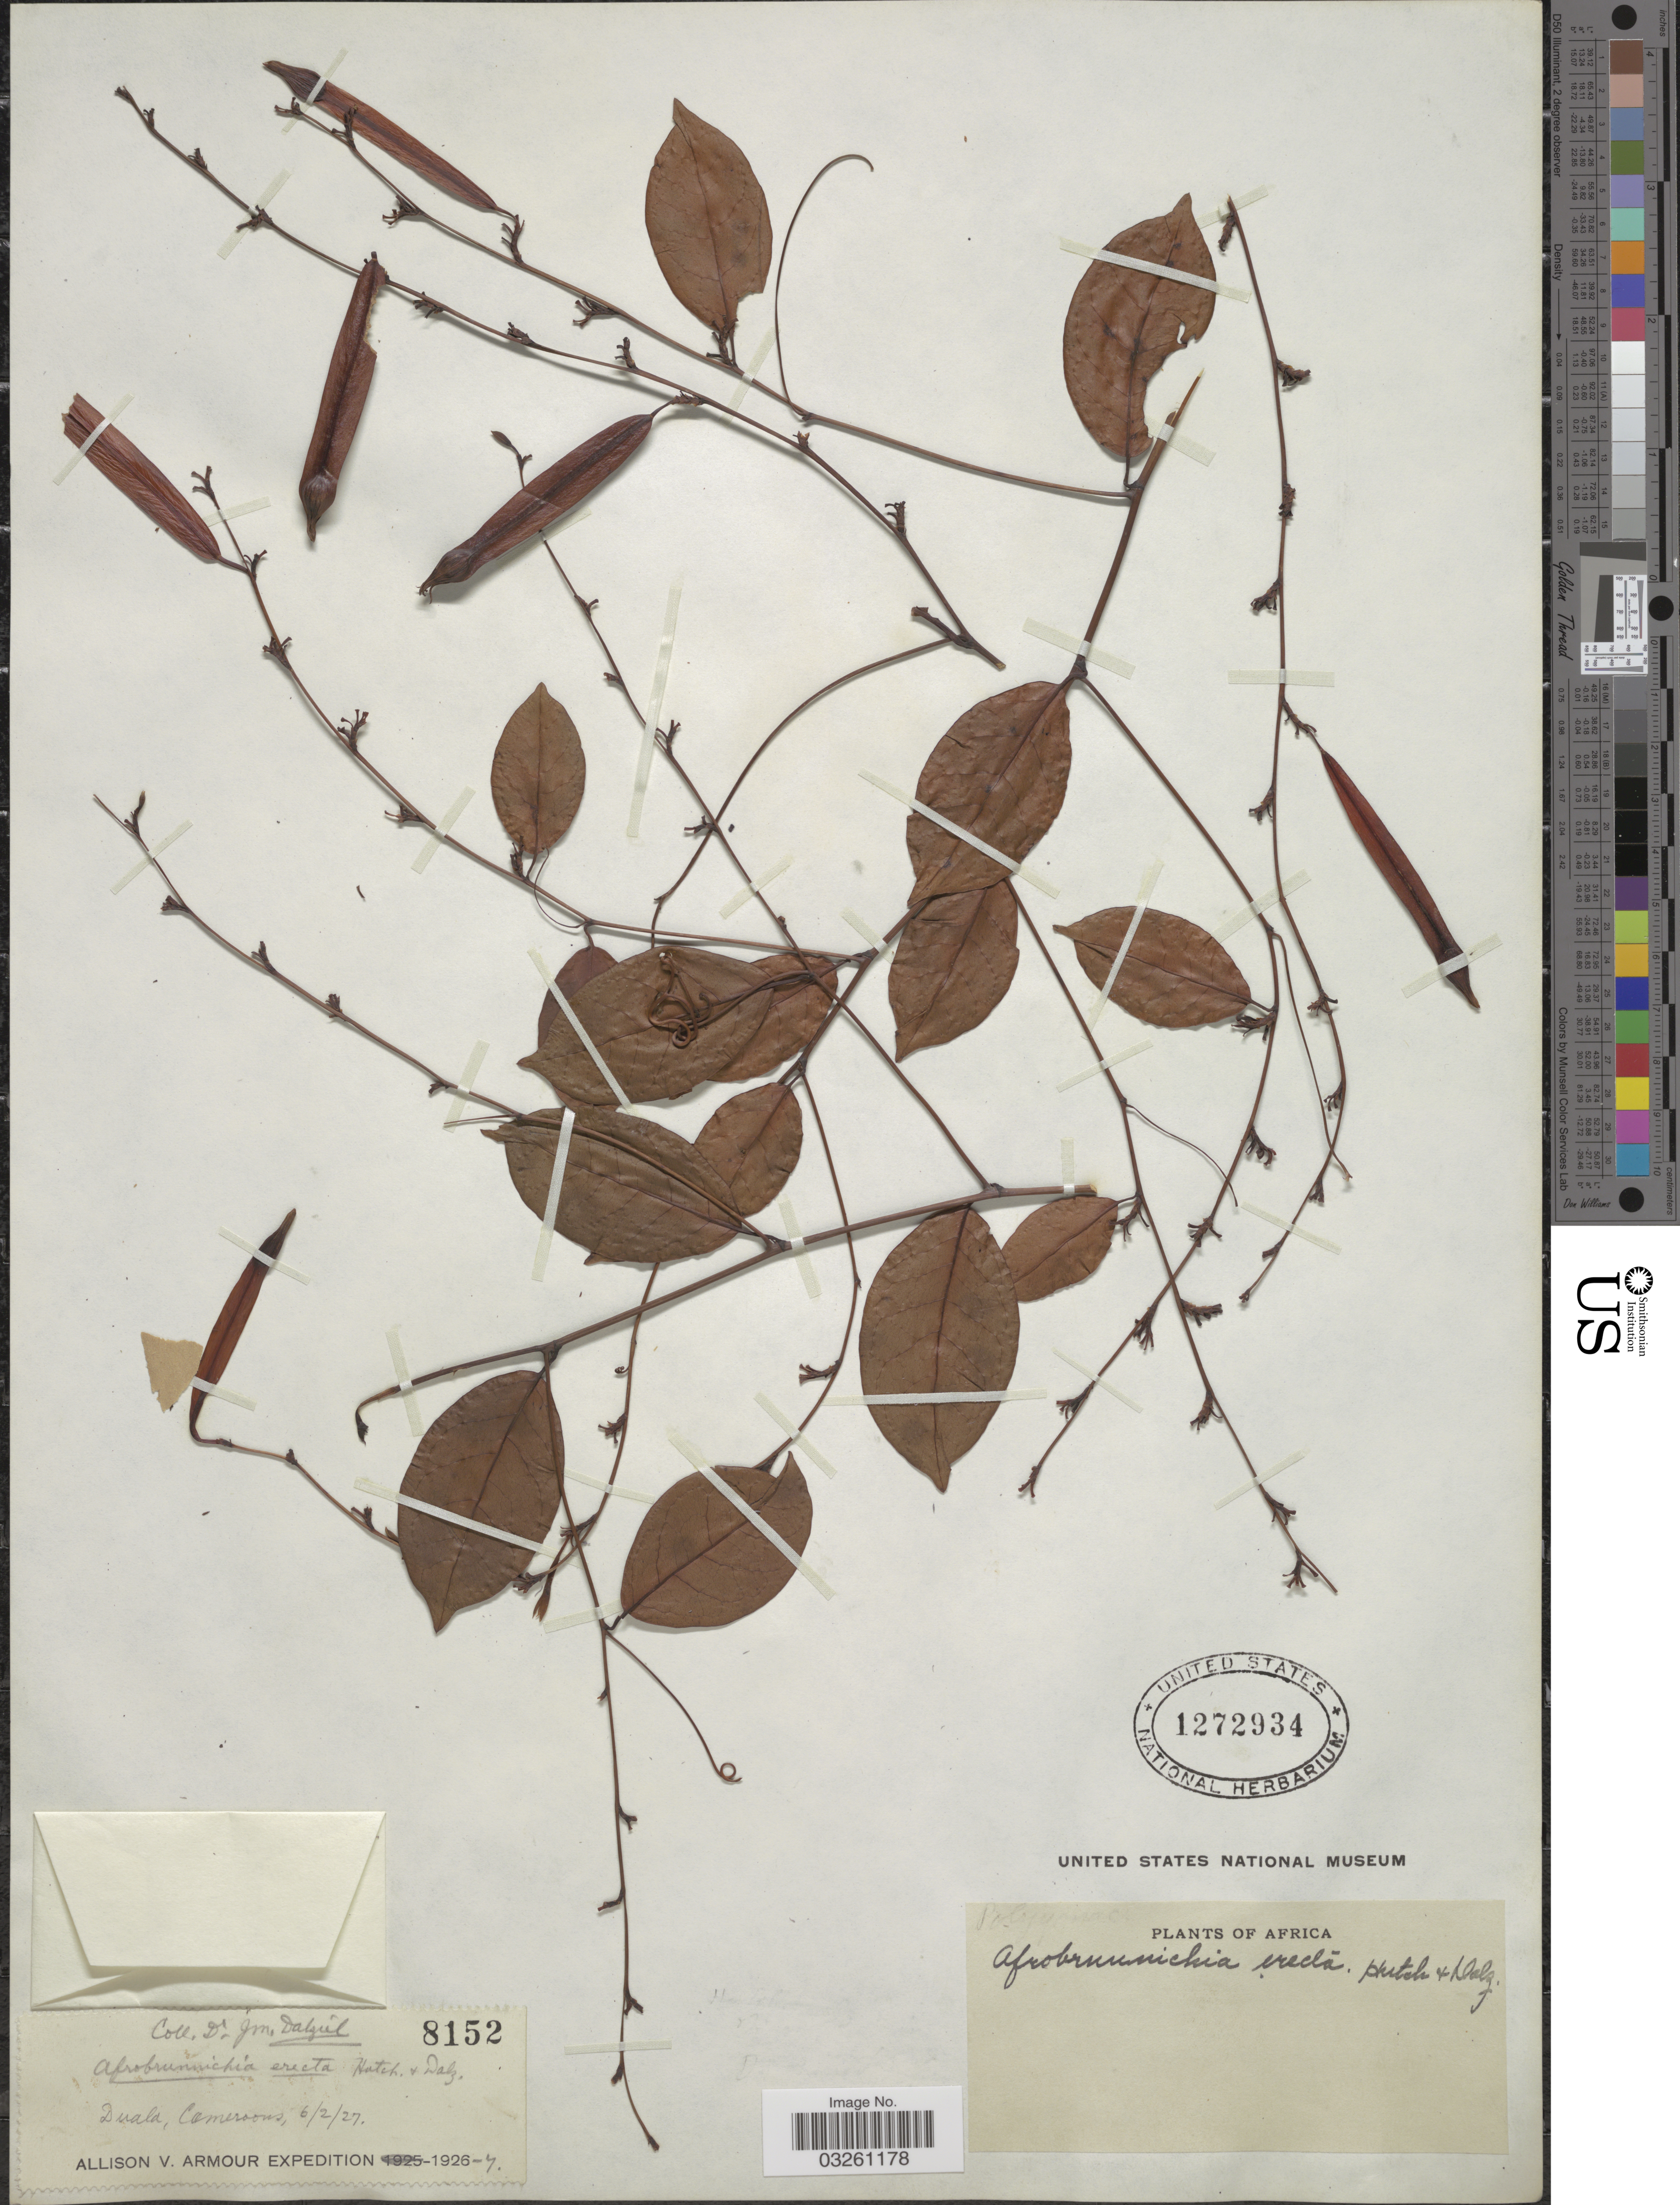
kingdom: Plantae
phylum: Tracheophyta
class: Magnoliopsida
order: Caryophyllales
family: Polygonaceae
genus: Afrobrunnichia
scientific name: Afrobrunnichia erecta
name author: (Asch.) Hutch. & Dalziel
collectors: J. Dalziel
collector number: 8152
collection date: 1927-02-06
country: Cameroon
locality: Duala, Cameroons.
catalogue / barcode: US 1272934